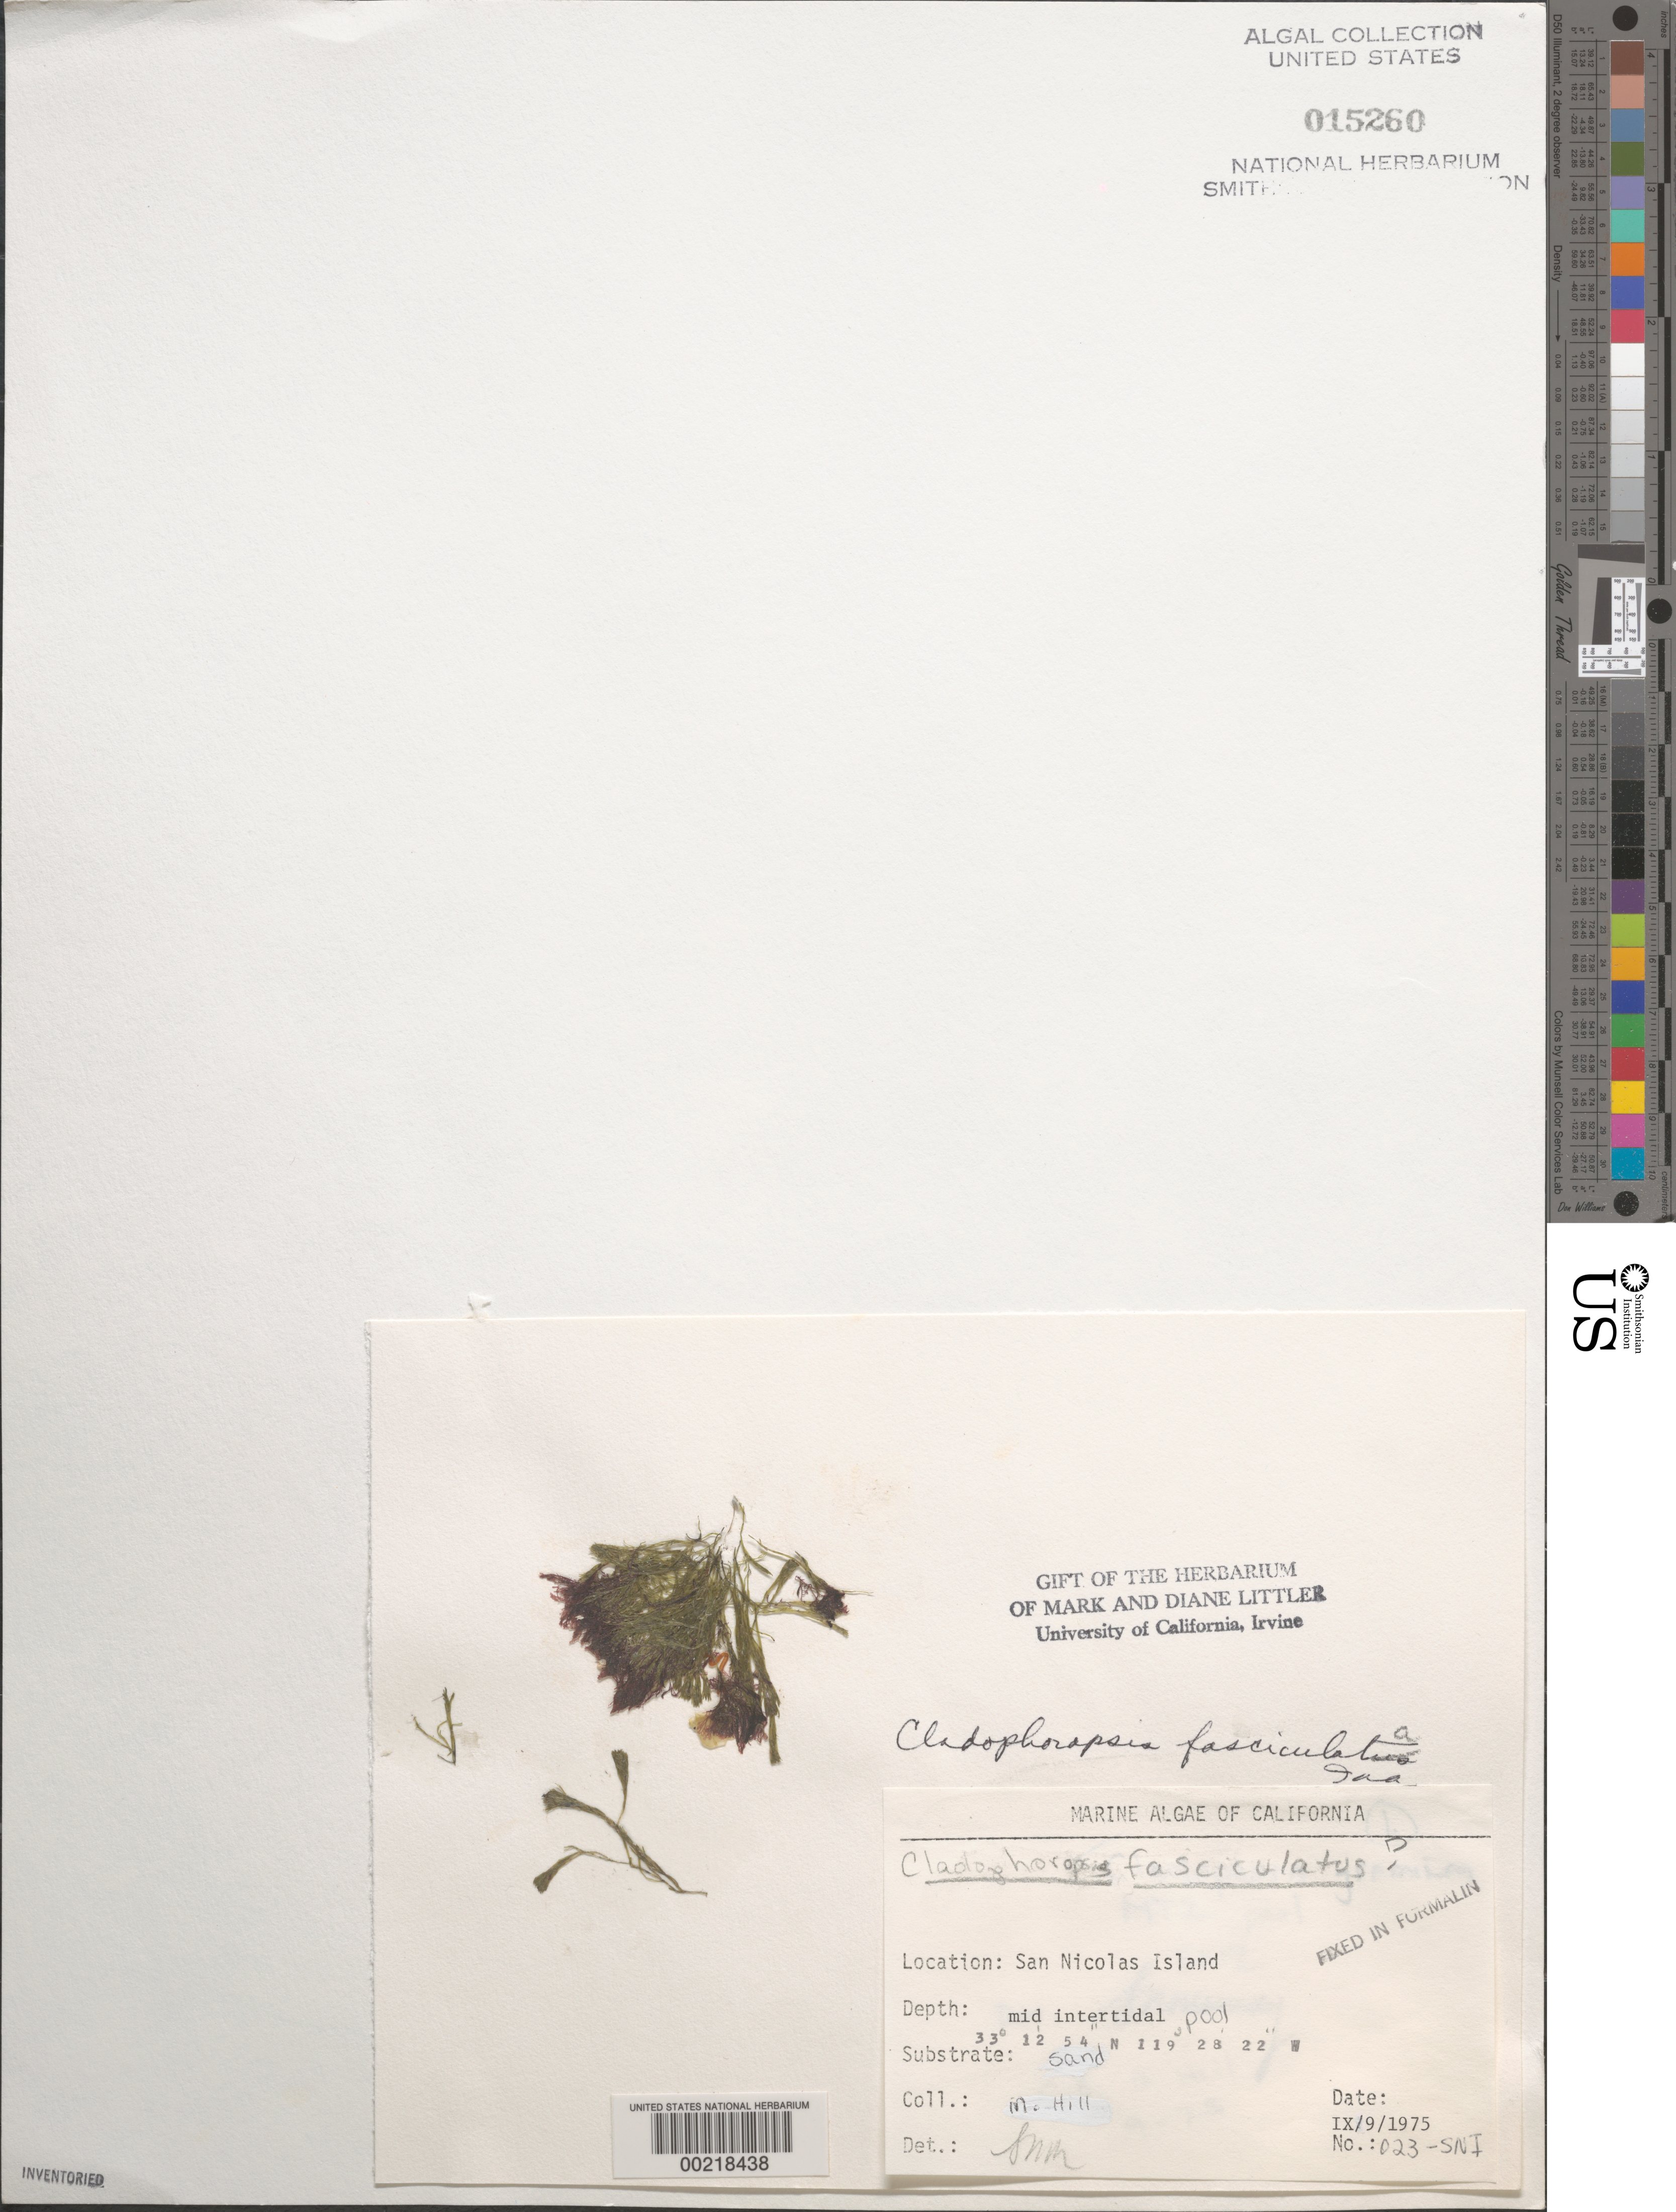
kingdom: Plantae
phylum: Chlorophyta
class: Ulvophyceae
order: Siphonocladales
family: Boodleaceae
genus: Cladophoropsis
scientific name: Cladophoropsis fasciculata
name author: (Kjellm.) N.Wille in Engl. & Prantl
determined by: Murray, S. N.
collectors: M. Hill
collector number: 023-SNI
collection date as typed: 09 Sep 1975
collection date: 1975-09-09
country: United States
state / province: California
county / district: Ventura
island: San Nicolas Island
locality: Dutch Harbor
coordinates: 33 12'54"N, 119 28'22"W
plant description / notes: BLM-SOCALBIGHT Rocky Intertidal Survey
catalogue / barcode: US 15260